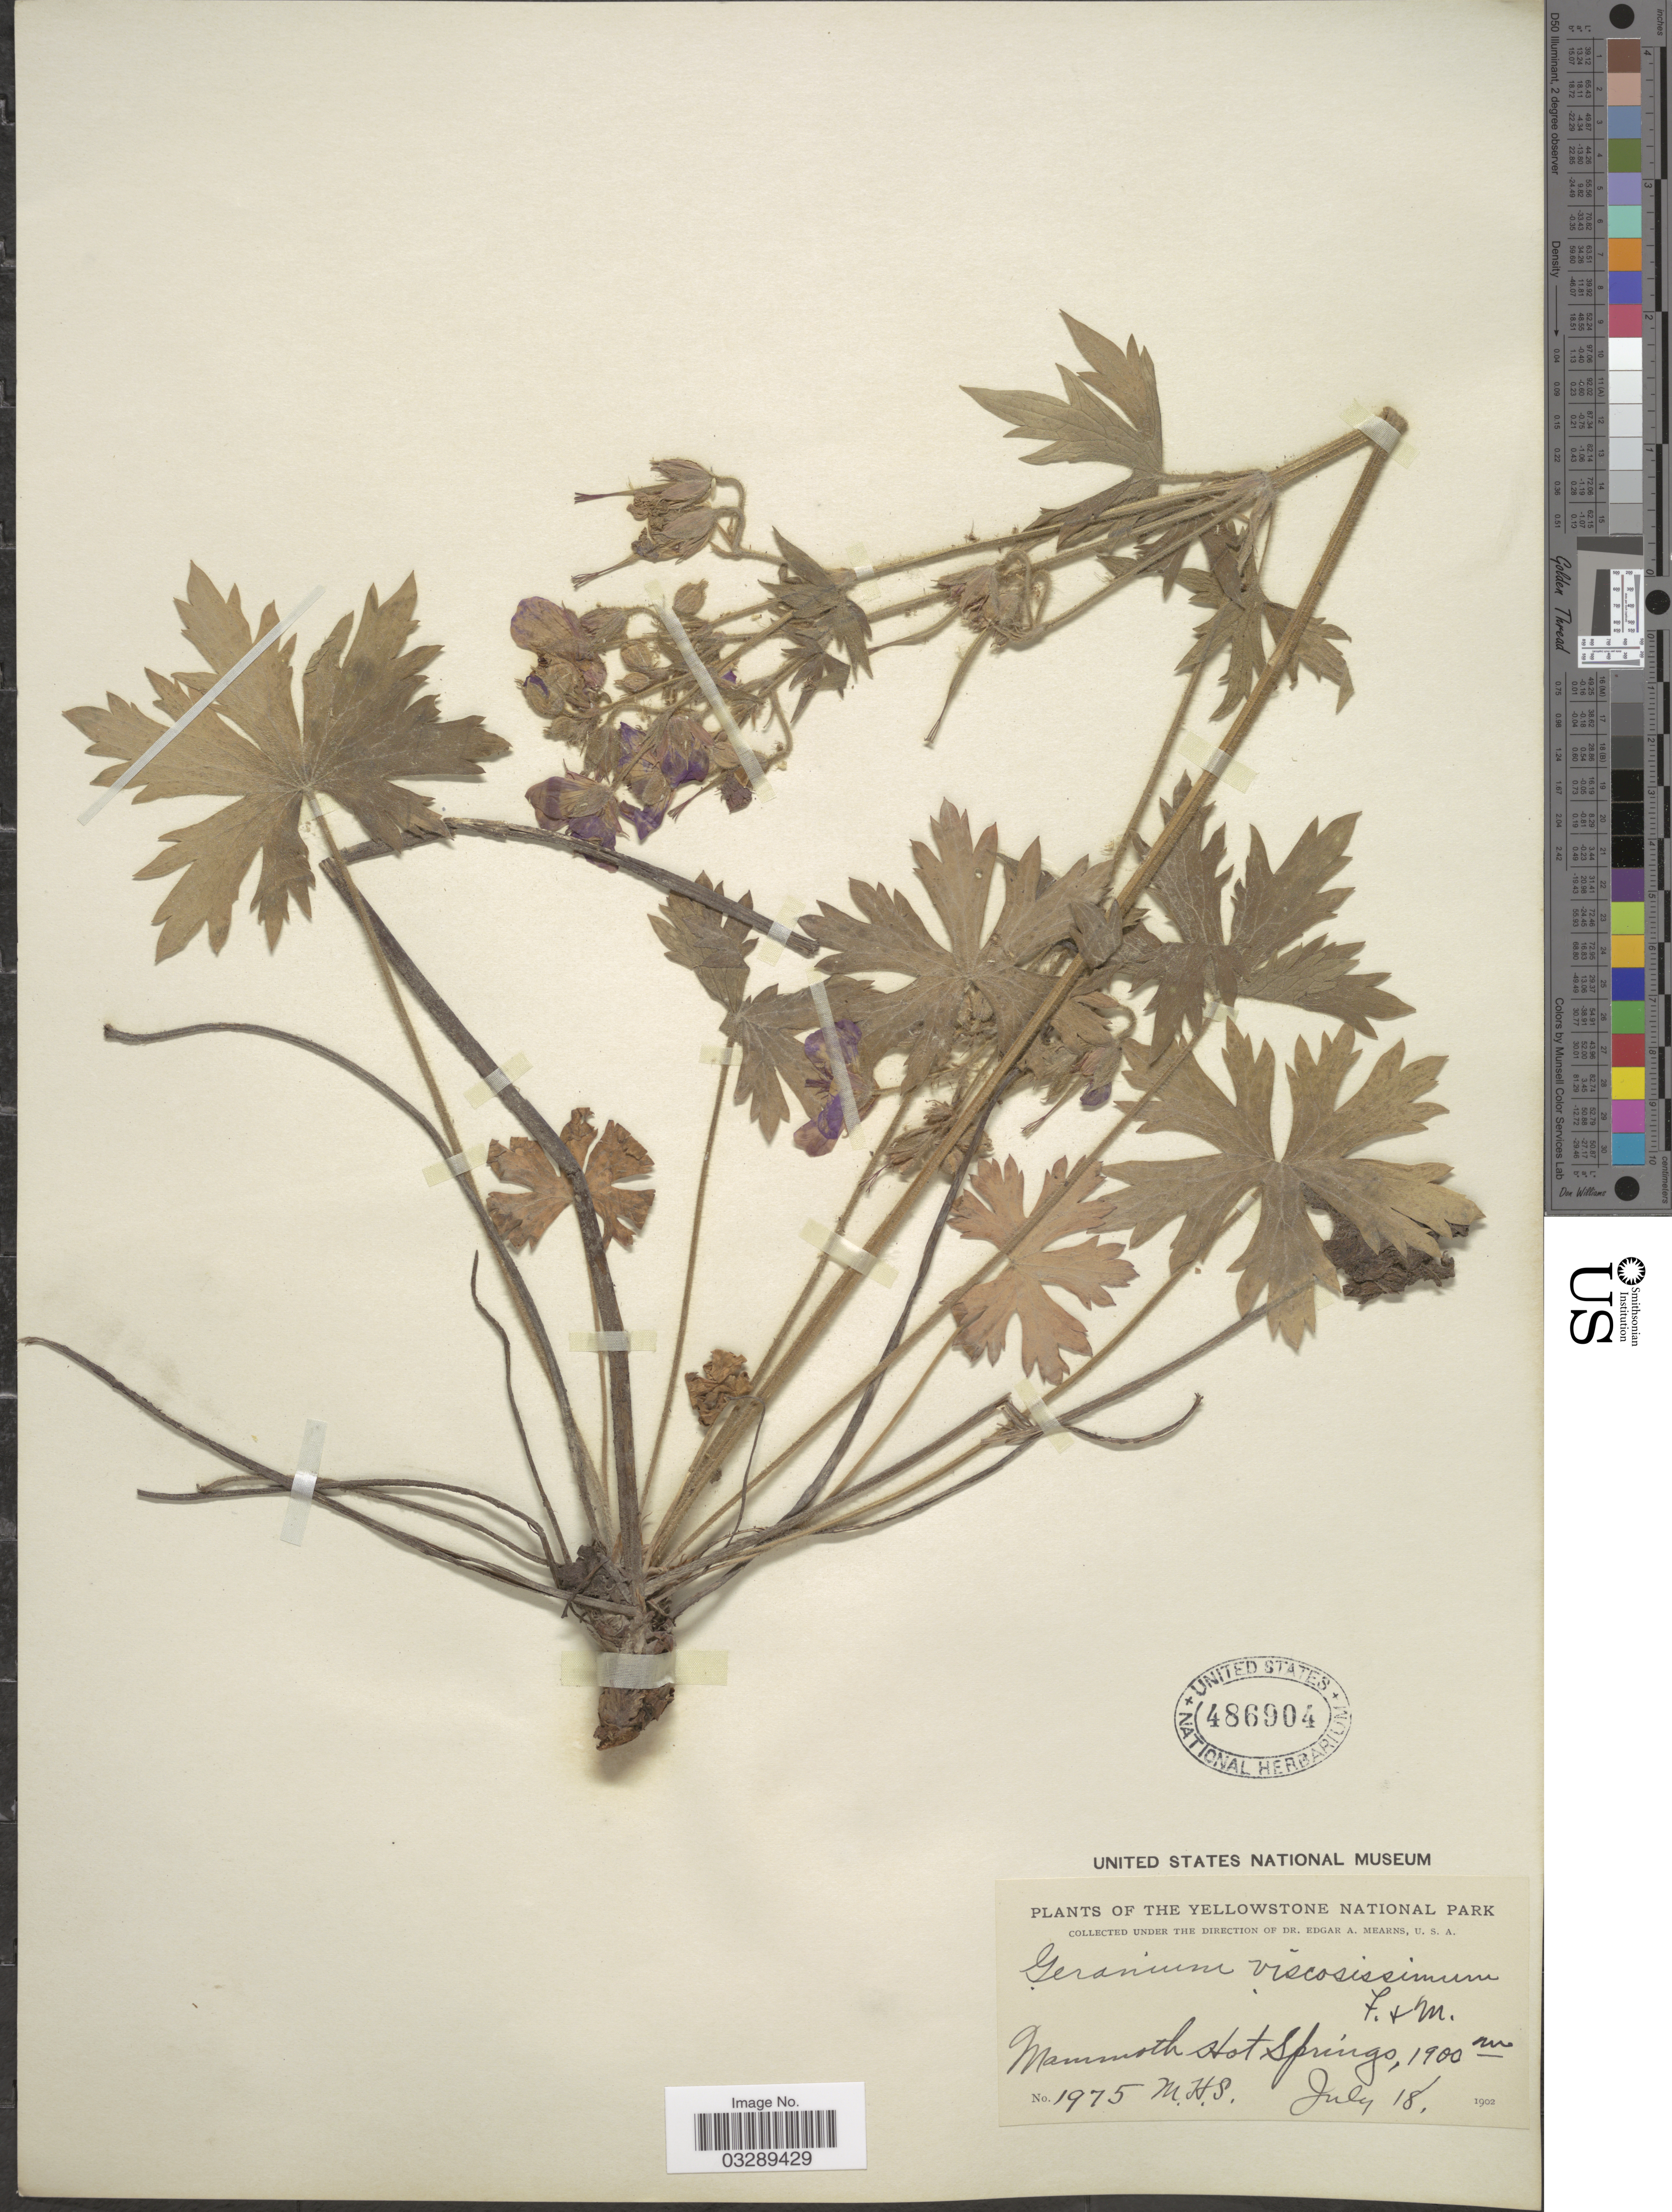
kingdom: Plantae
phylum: Tracheophyta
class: Magnoliopsida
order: Geraniales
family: Geraniaceae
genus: Geranium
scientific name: Geranium viscosissimum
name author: Fisch. & C.A. Mey.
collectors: M. H. S.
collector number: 1975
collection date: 1902-07-18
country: United States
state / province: Wyoming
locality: Yellowstone National Park. Mammoth Hot Springs.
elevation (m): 1900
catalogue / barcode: US 486904